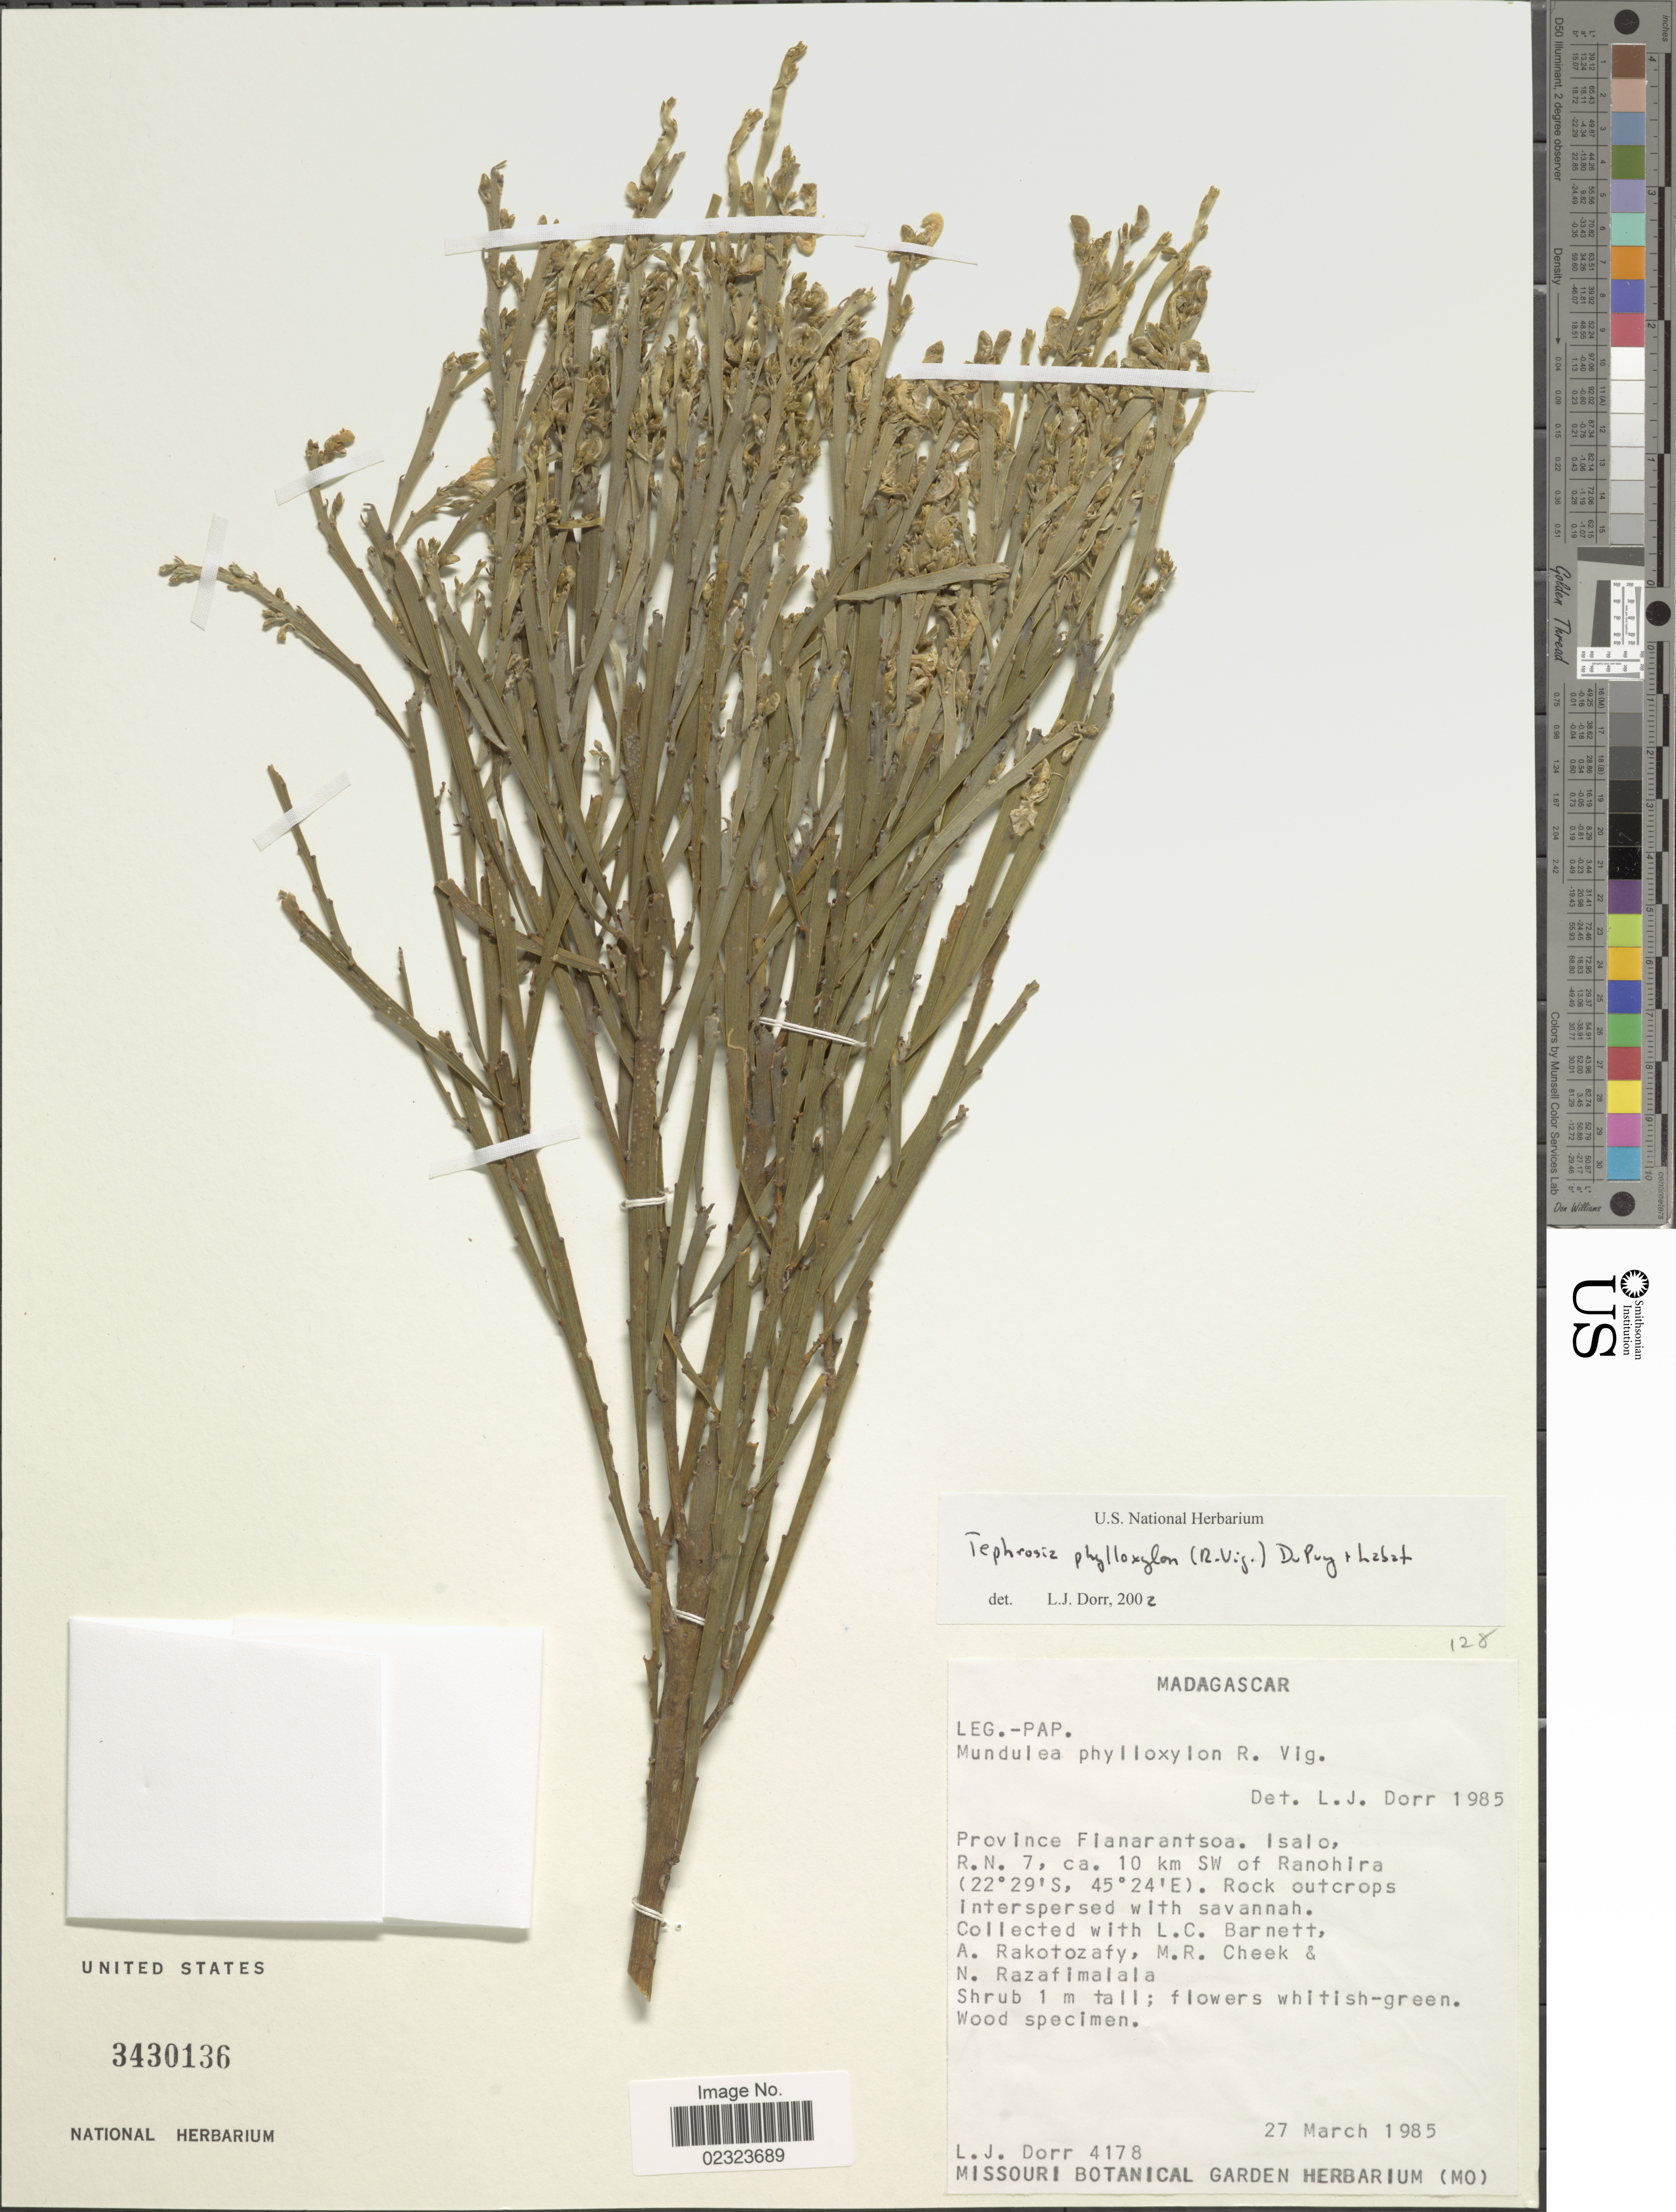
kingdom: Plantae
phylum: Tracheophyta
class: Magnoliopsida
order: Fabales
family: Fabaceae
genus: Tephrosia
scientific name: Tephrosia phylloxylon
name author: (R. Vig.) Du Puy & Labat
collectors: L. J. Dorr, L. C. Barnett, A. Rakotozafy, M. Cheek & N. Razafimalala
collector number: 4178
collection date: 1985-03-27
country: Madagascar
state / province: Ihorombe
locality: Isalo, R.N. 7, ca. 10 km SW of Ranohira, rock outcrops interspersed with savannah.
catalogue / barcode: US 3430136